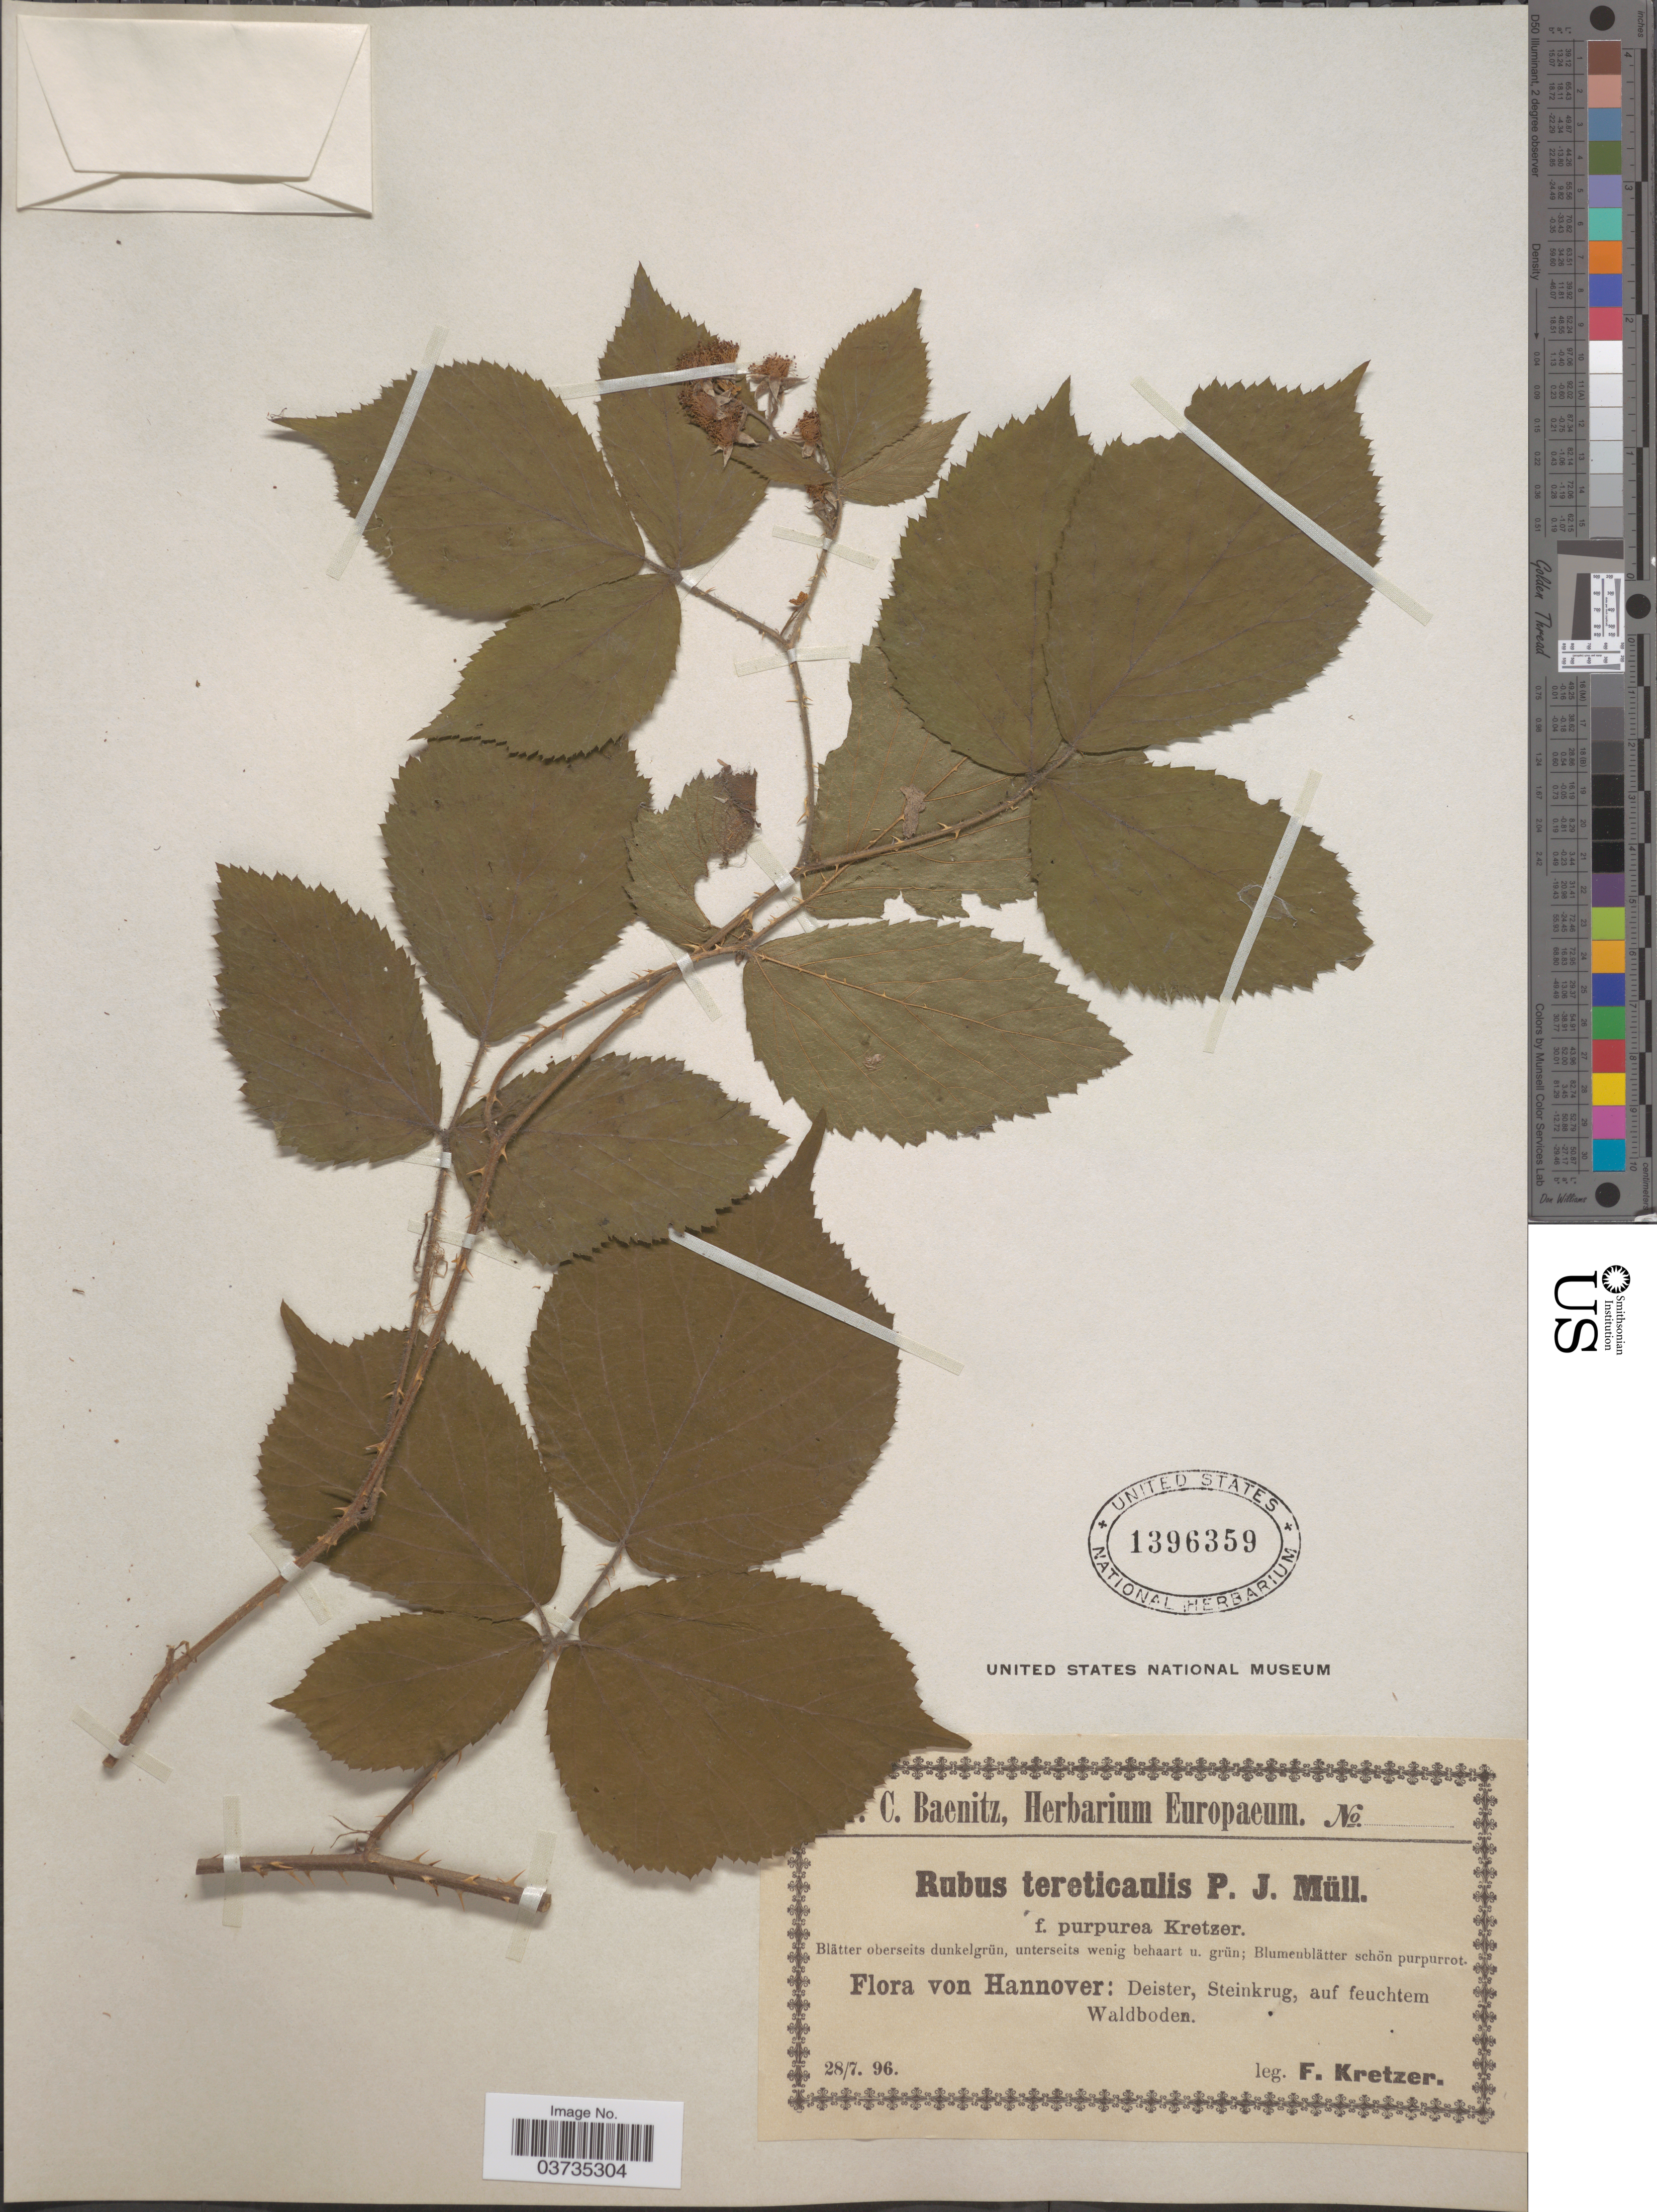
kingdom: Plantae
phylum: Tracheophyta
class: Magnoliopsida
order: Rosales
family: Rosaceae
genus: Rubus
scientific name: Rubus tereticaulis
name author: P.J. Müll.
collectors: F. Kretzer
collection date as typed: Transcribed d/m/y: 28/7/96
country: Germany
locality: Hannover: Deister, Steinkrug, auf feuchtem Waldboden.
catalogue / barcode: US 1396359